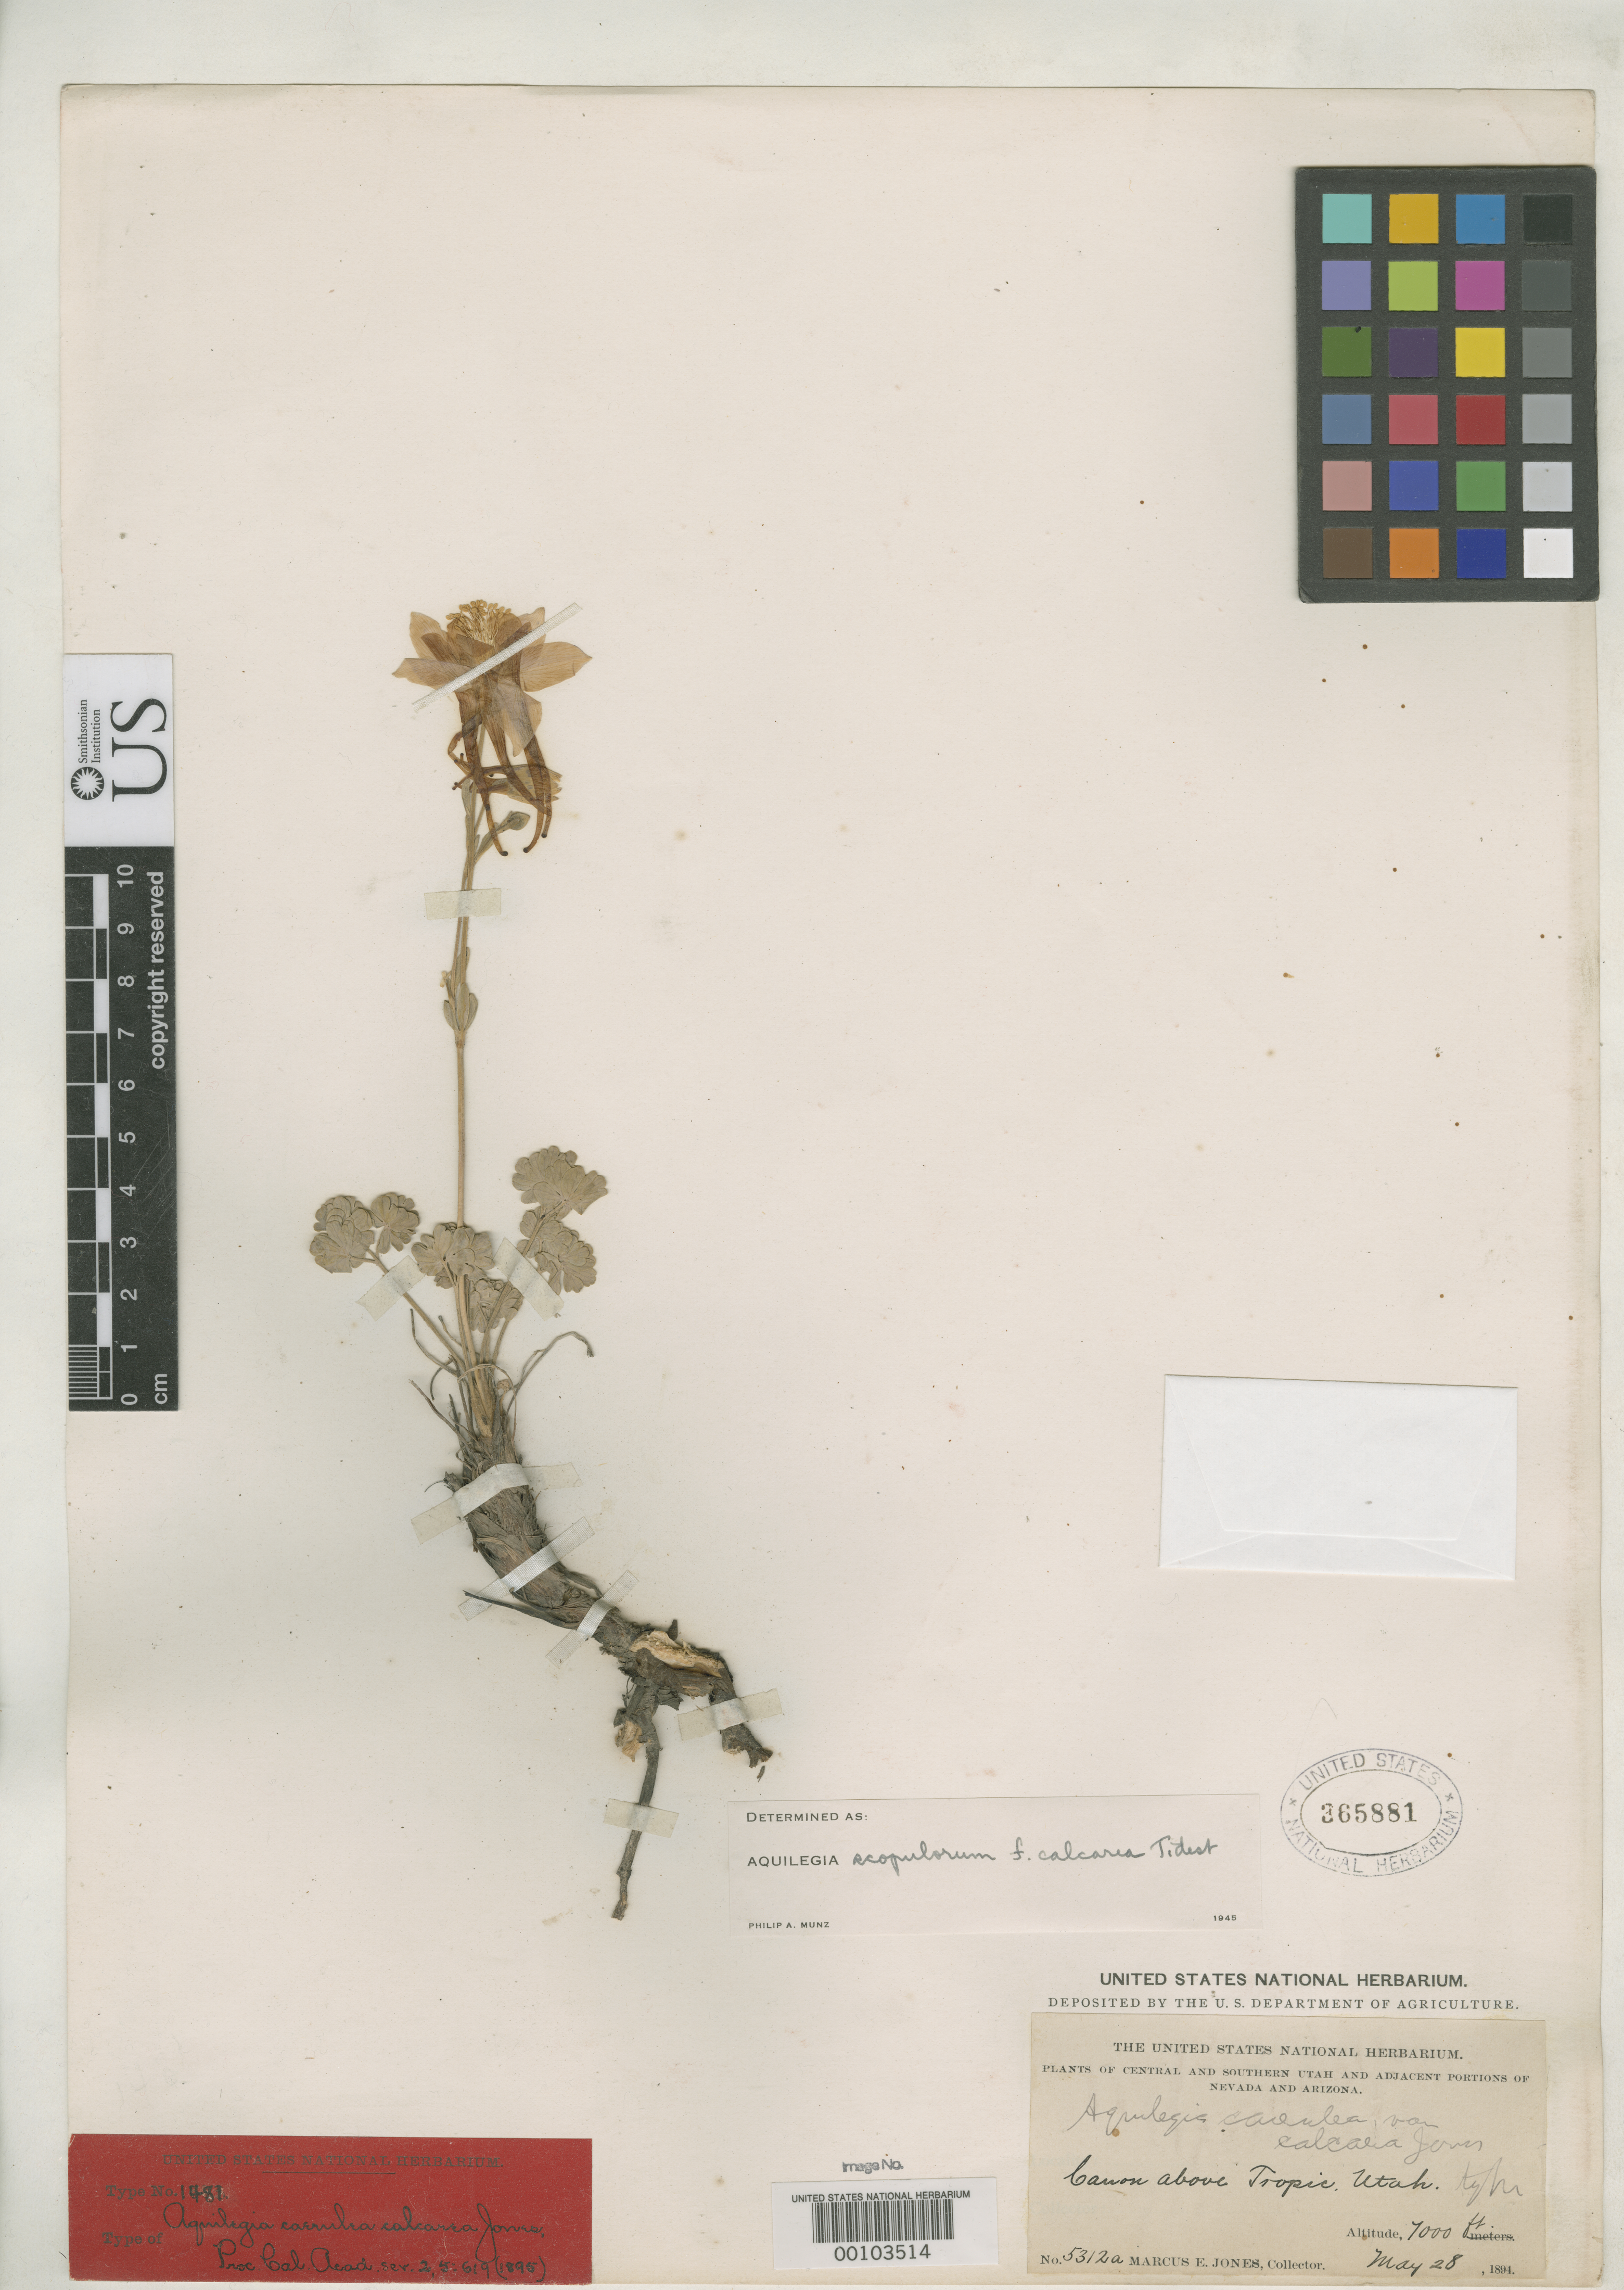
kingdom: Plantae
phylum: Tracheophyta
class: Magnoliopsida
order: Ranunculales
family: Ranunculaceae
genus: Aquilegia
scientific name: Aquilegia caerulea var. calcarea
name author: M.E. Jones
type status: Possible Isosyntype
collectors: M. E. Jones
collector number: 5312 a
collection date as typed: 28 Mar 1894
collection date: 1894-03-28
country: United States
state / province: Utah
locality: Canon above Tropic.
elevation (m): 305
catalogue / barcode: US 365881